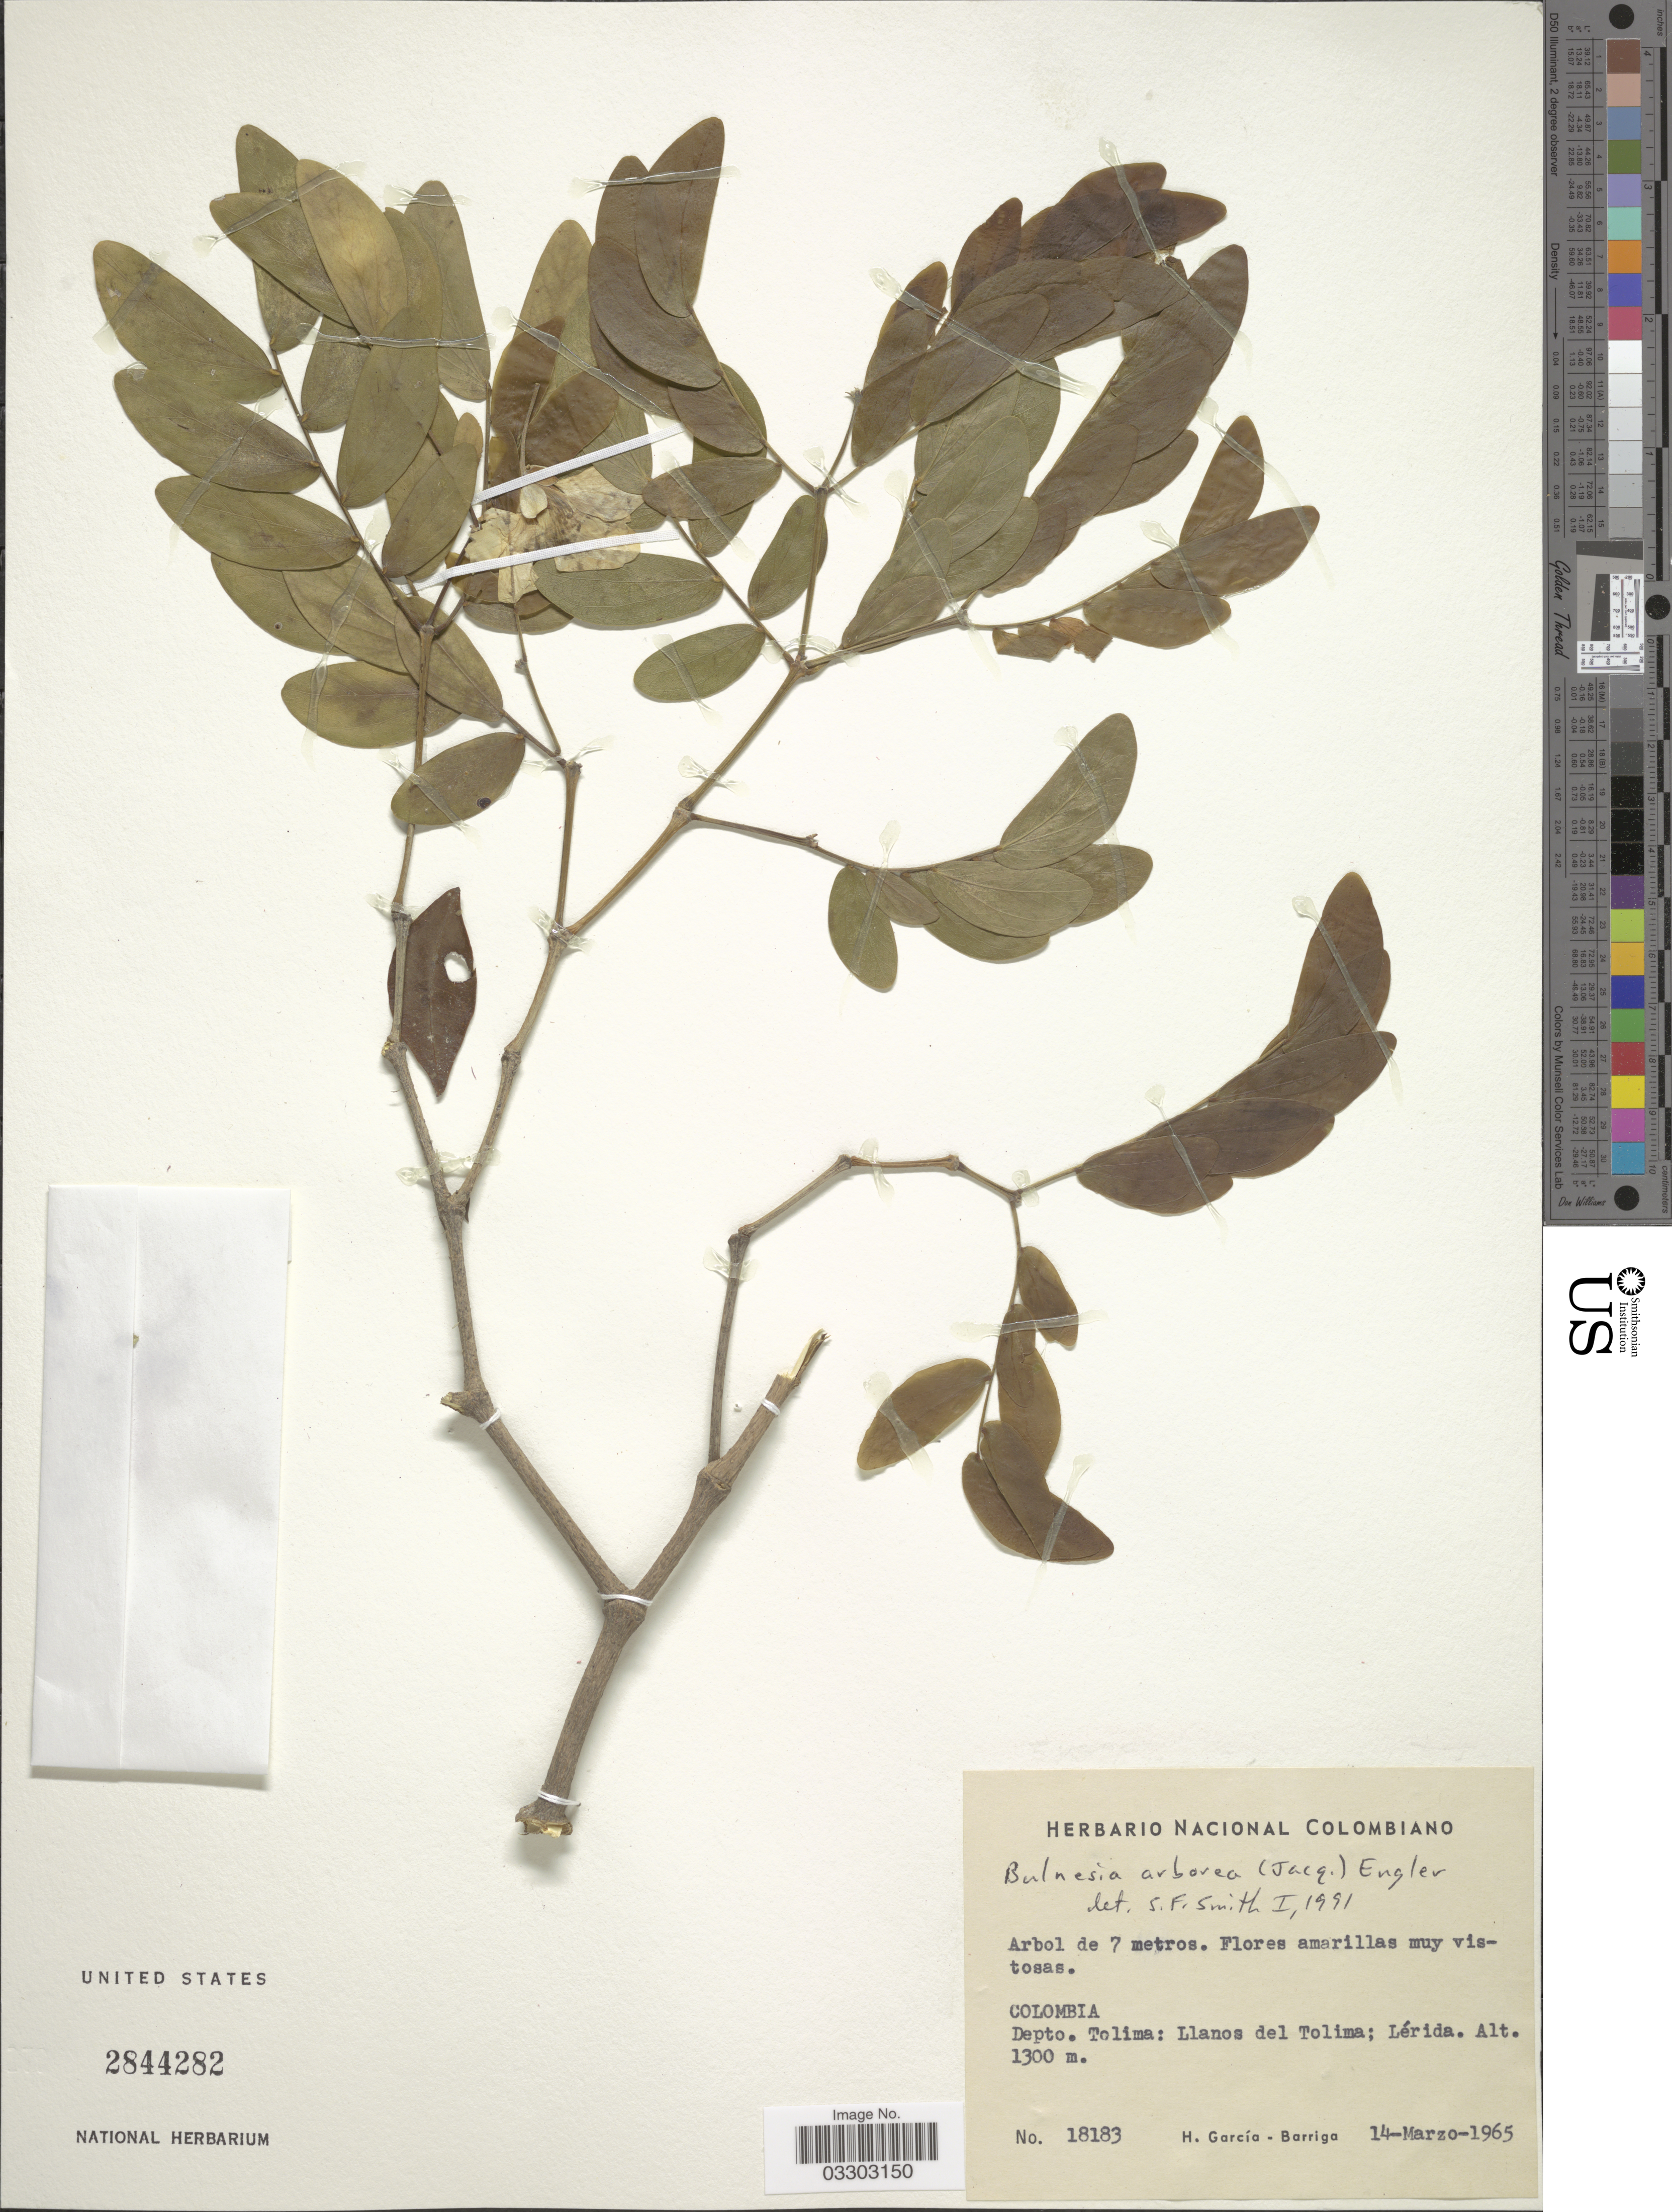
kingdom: Plantae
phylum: Tracheophyta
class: Magnoliopsida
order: Zygophyllales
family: Zygophyllaceae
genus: Gonopterodendron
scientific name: Gonopterodendron arboreum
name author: (Jacq.) Godoy-Bürki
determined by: U.S. National Herbarium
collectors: H. García Barriga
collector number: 18183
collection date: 1965-03-14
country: Colombia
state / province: Tolima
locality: Depto. Tolima: Llanos del Tolima; Lérida.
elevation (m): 1300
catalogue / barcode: US 2844282